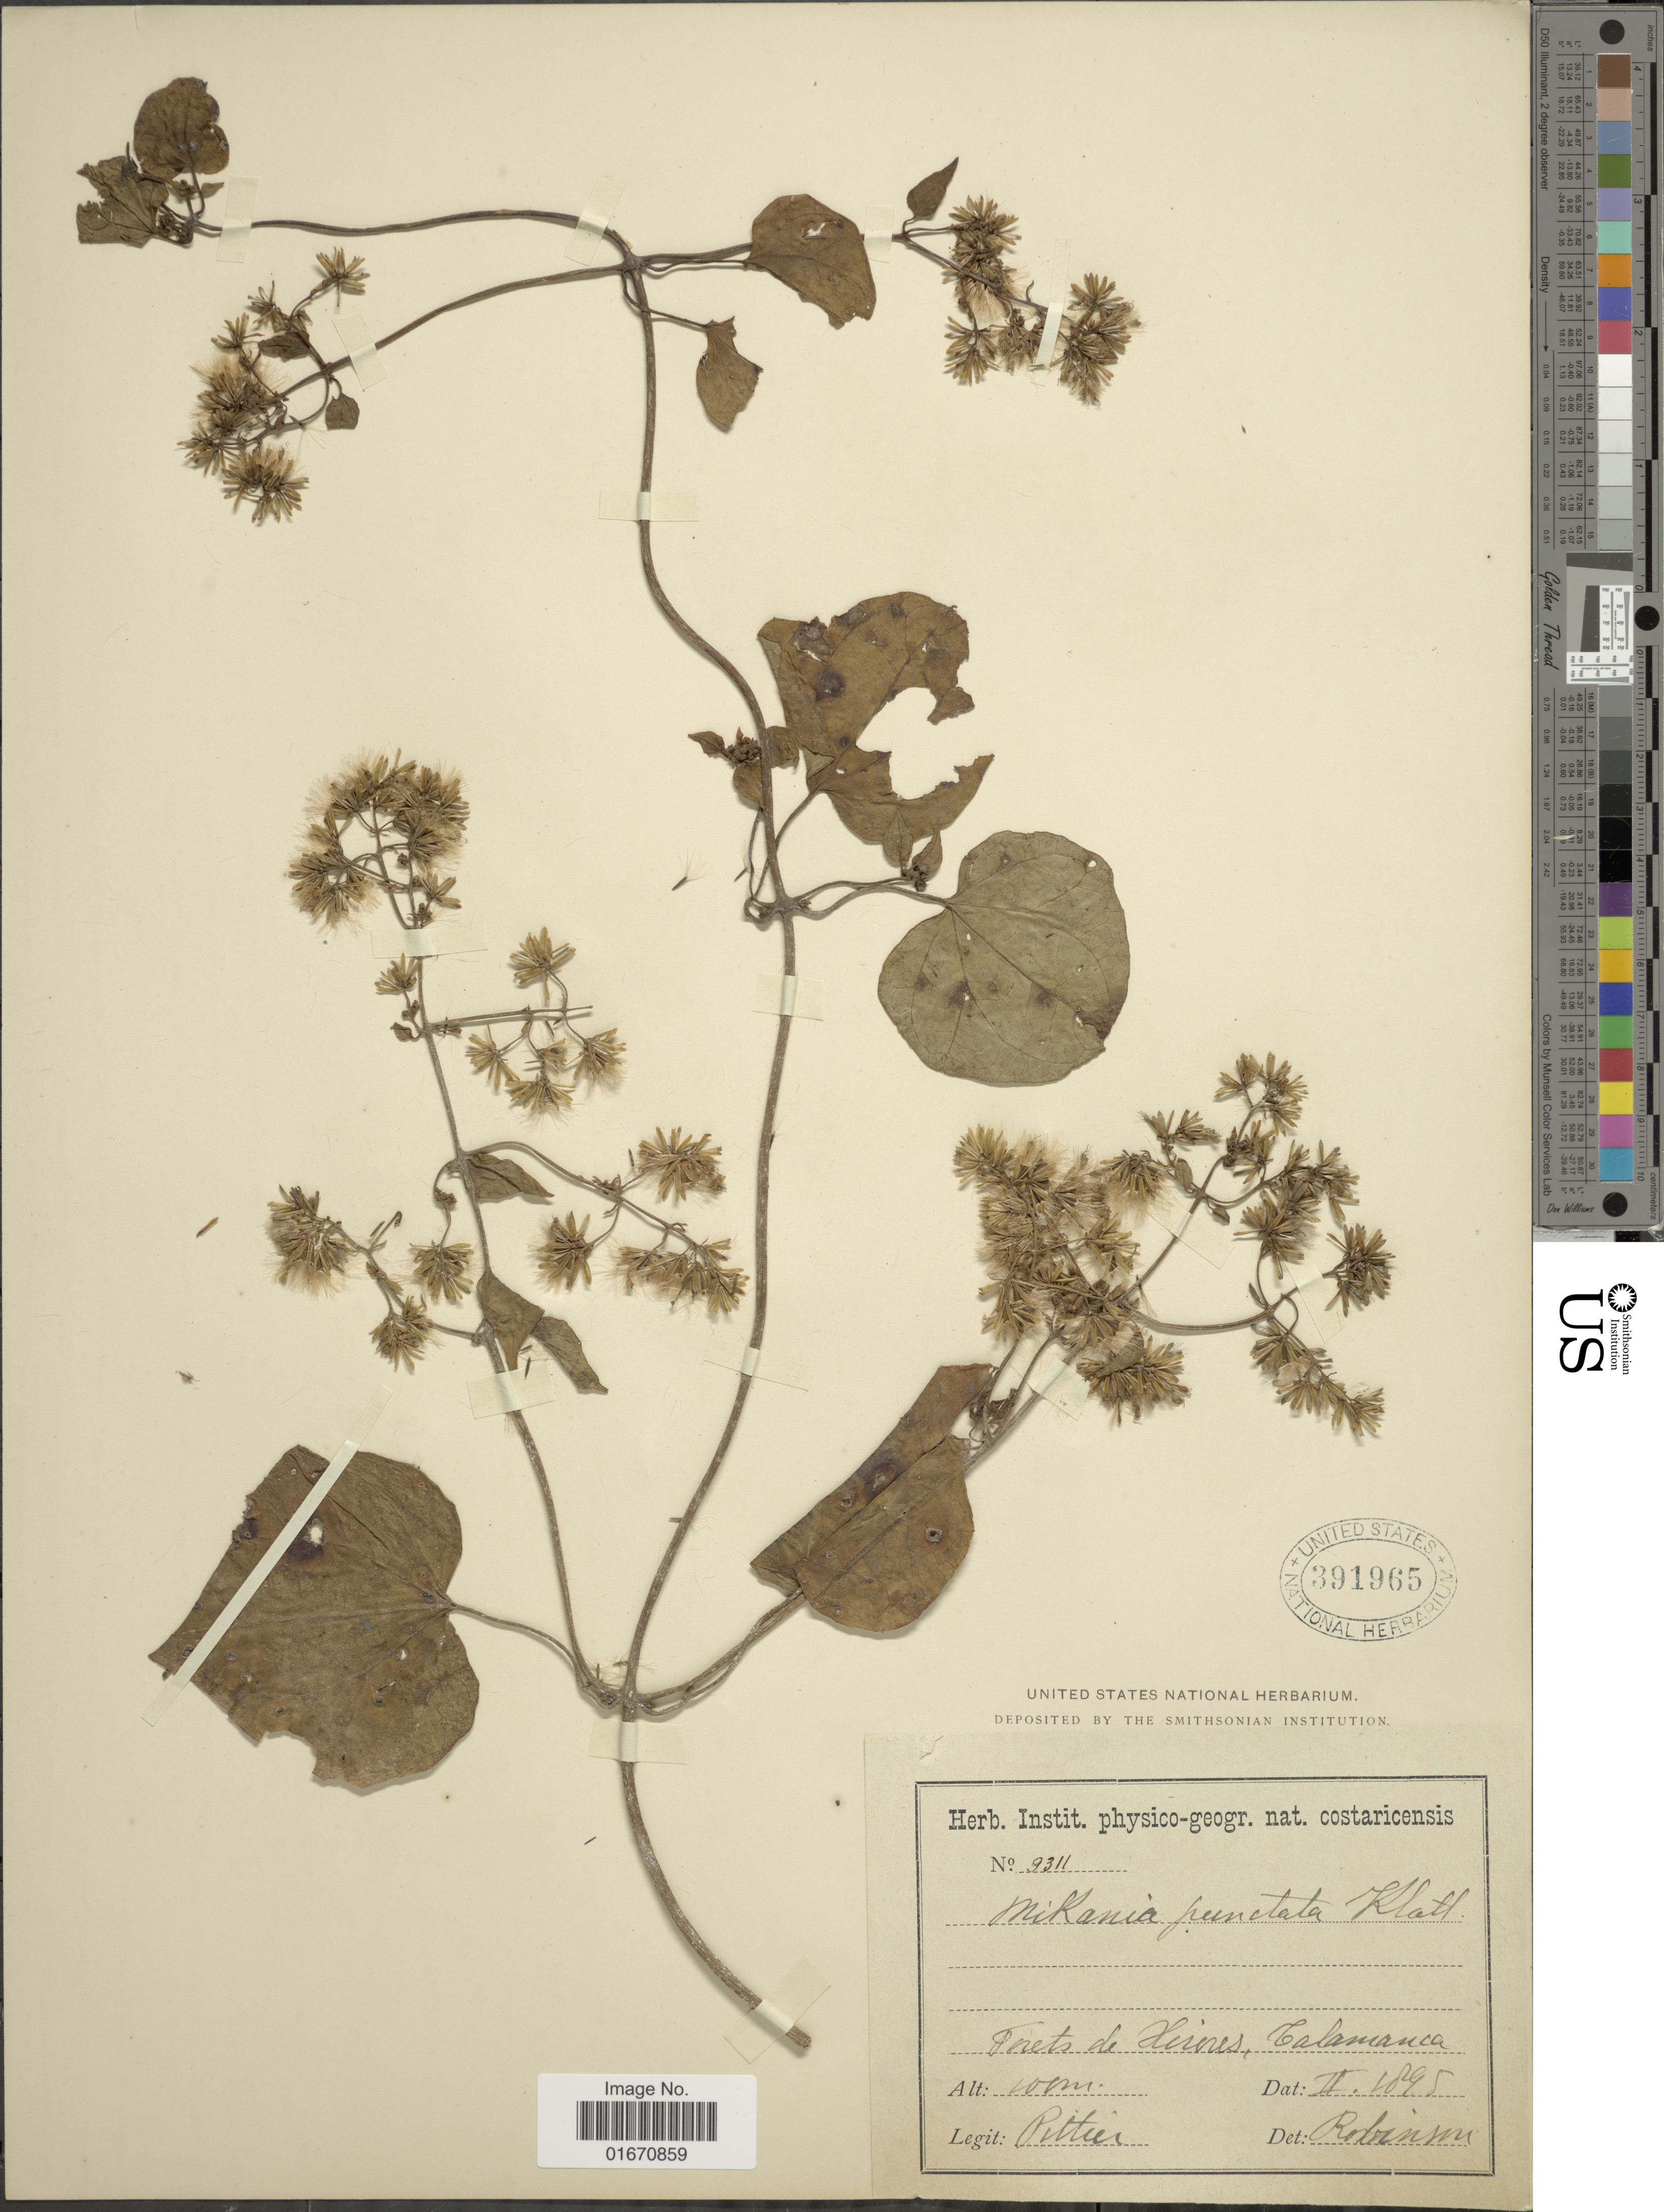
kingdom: Plantae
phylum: Tracheophyta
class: Magnoliopsida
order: Asterales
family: Asteraceae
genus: Mikania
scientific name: Mikania vitifolia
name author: DC.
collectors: Pittier, --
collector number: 9311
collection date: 1895-02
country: Costa Rica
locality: Forets de Hirores, Talamanca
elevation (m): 100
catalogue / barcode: US 391965